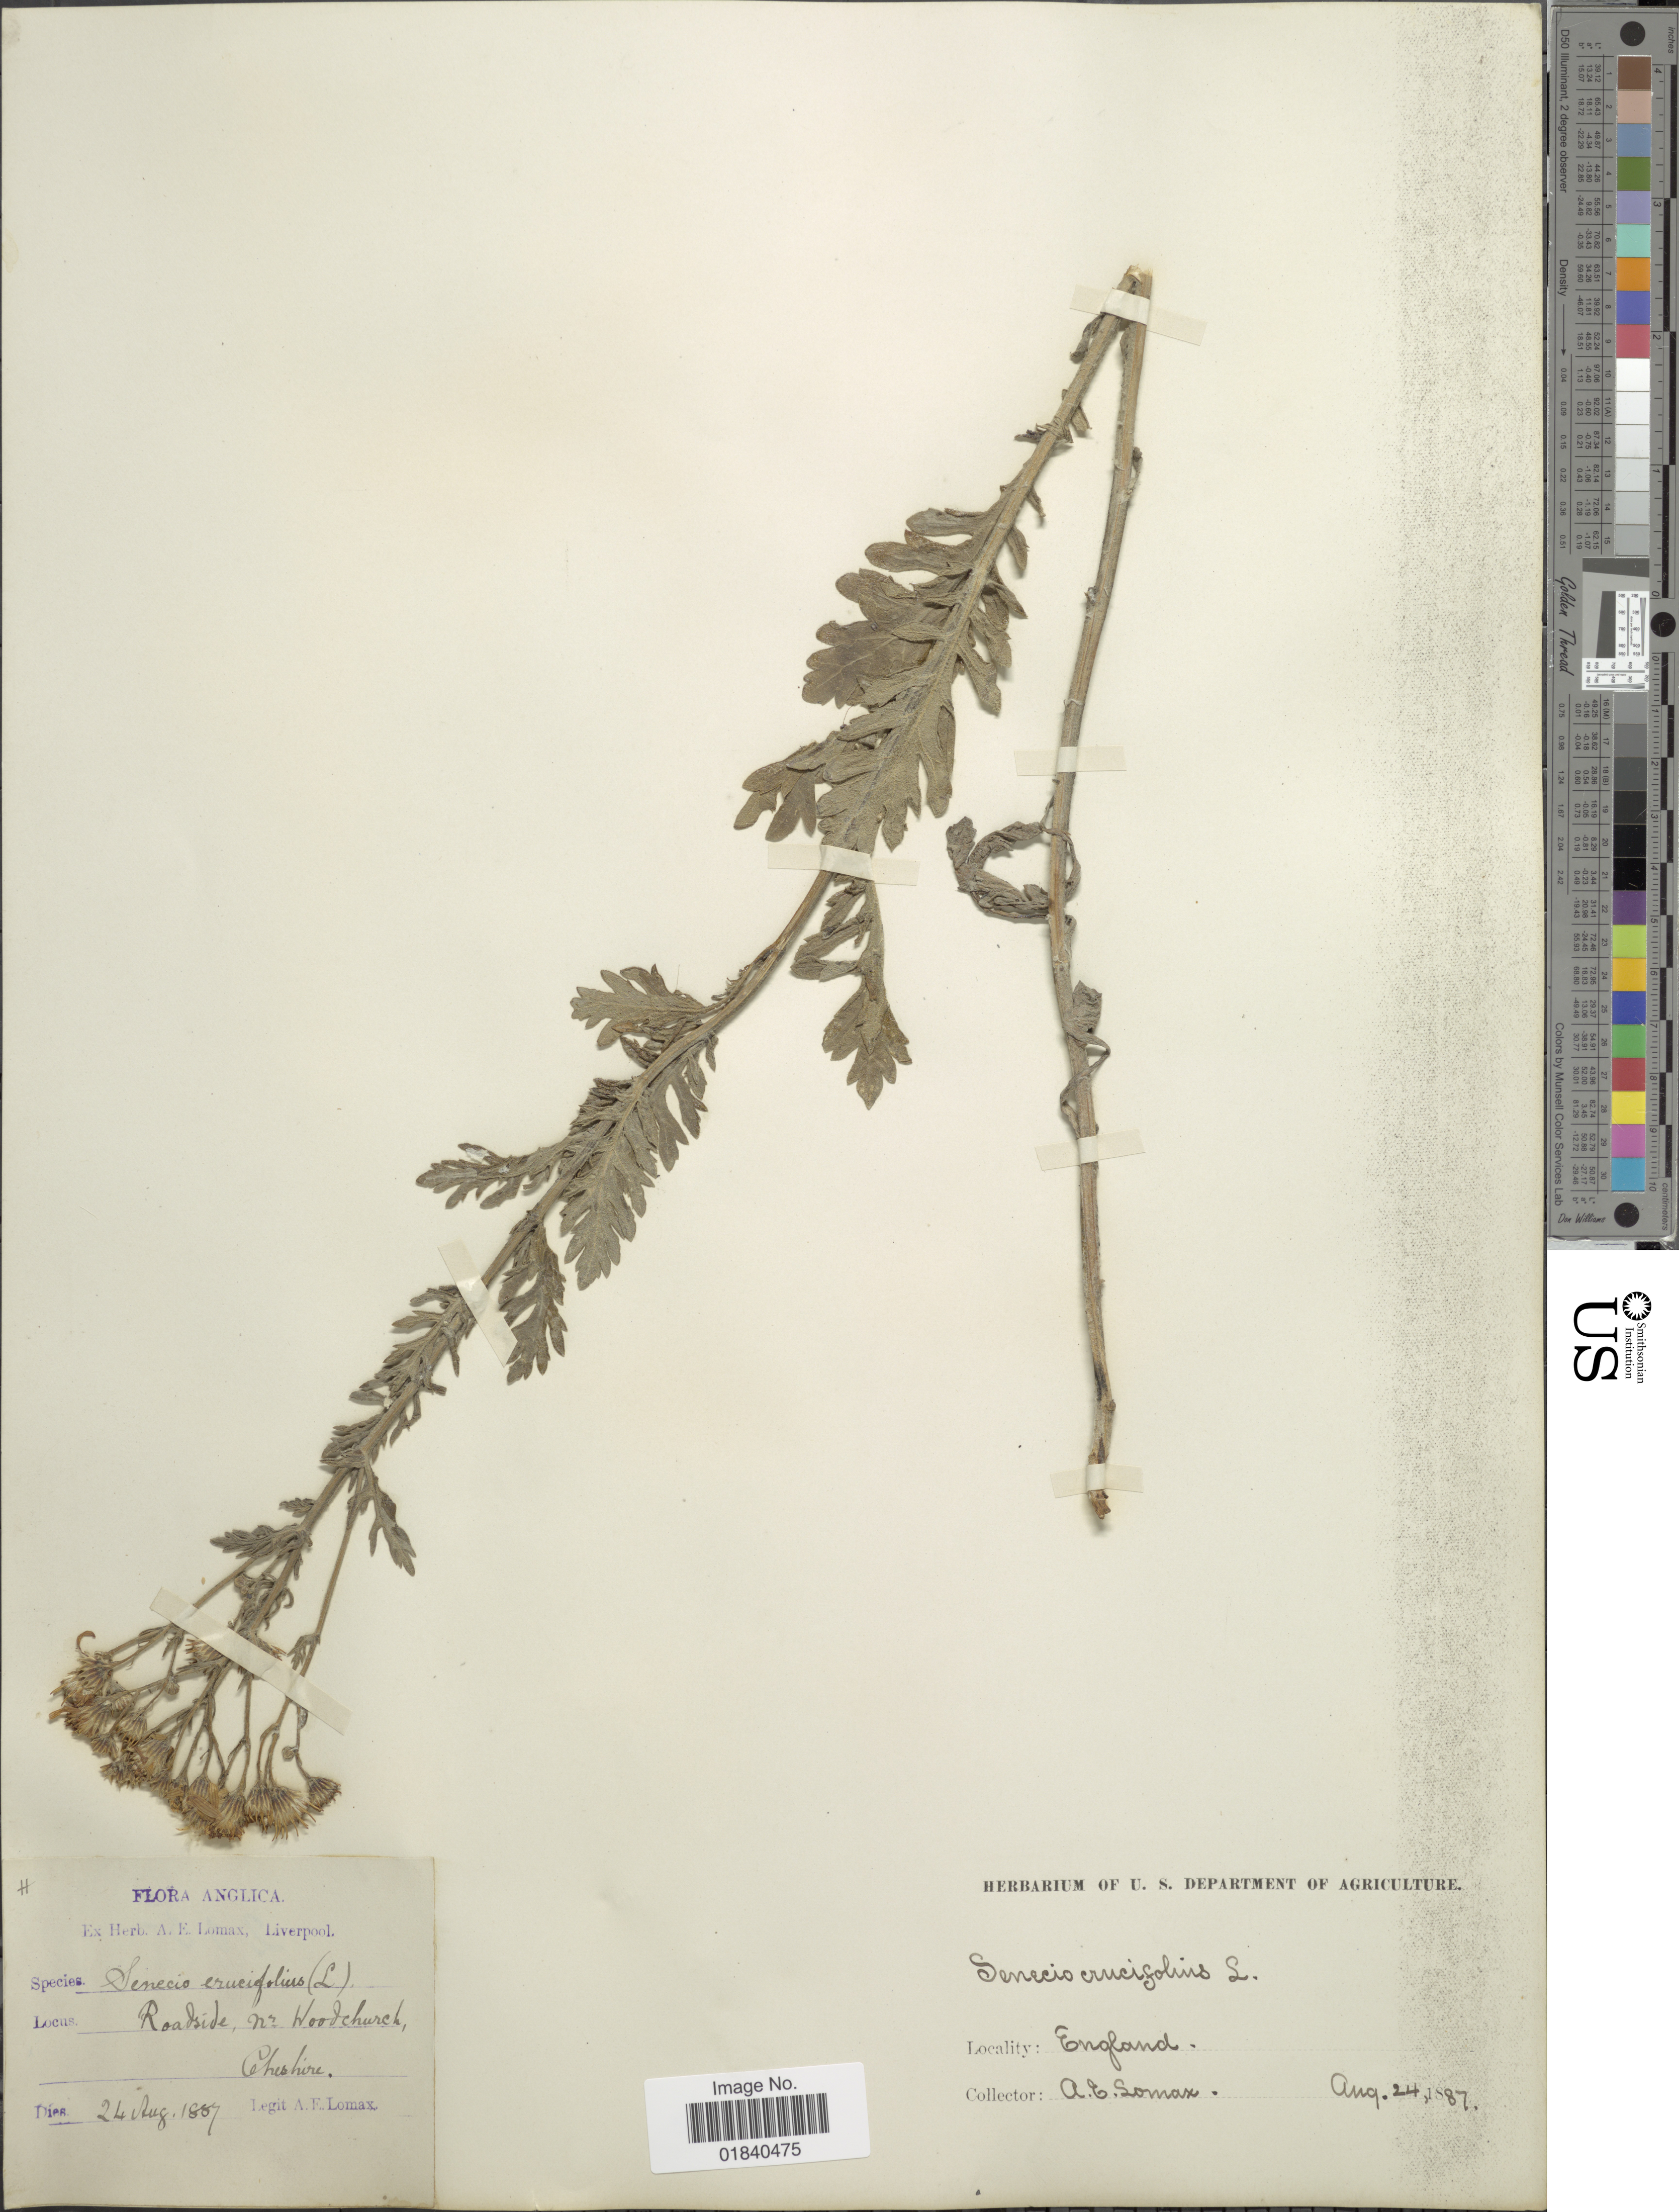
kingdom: Plantae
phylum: Tracheophyta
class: Magnoliopsida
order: Asterales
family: Asteraceae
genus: Jacobaea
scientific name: Jacobaea erucifolia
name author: (L.) G. Gaertn. et al.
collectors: A. Lomax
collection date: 1887-08-24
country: United Kingdom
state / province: England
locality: Anglica. Roadside, nr. Woodchurch, Cheshire.